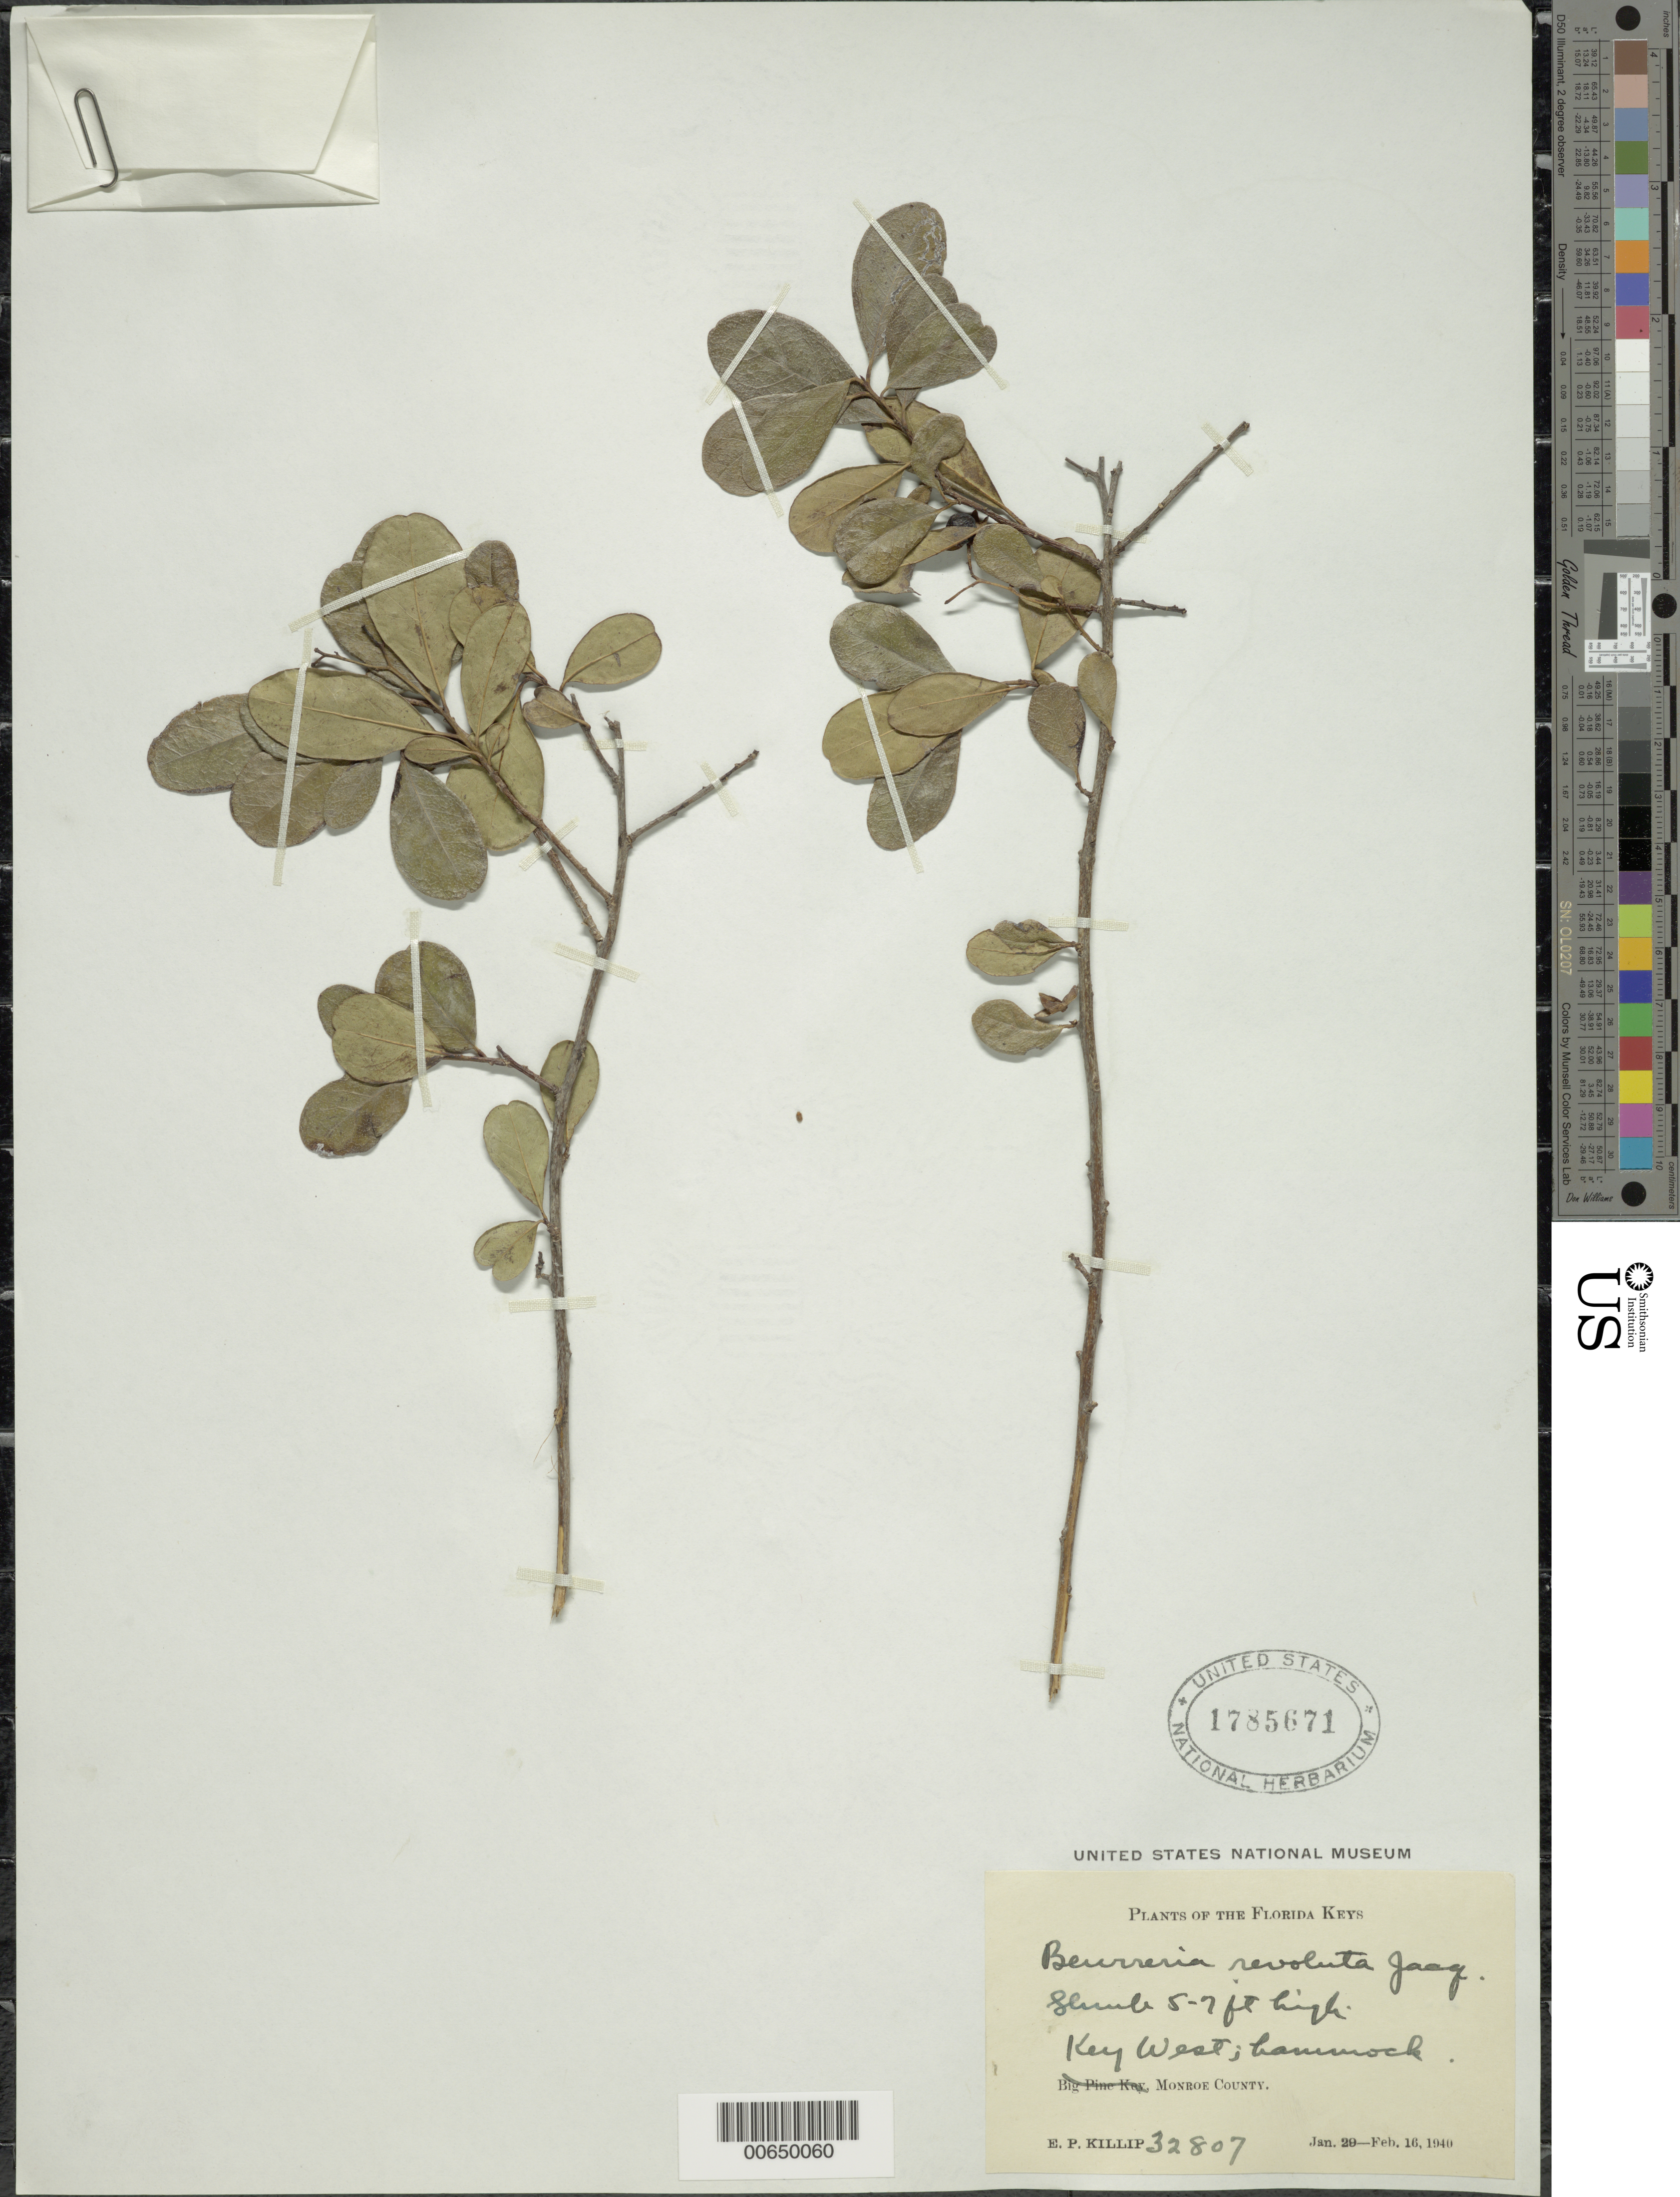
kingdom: Plantae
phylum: Tracheophyta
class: Magnoliopsida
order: Boraginales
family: Ehretiaceae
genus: Bourreria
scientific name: Bourreria radula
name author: G. Don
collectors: E. P. Killip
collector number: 32807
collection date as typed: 29 Jan 1940 to 16 Feb 1940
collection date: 1940-01-29/1940-02-16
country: United States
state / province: Florida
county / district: Monroe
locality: Key West hammock.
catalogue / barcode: US 1785671